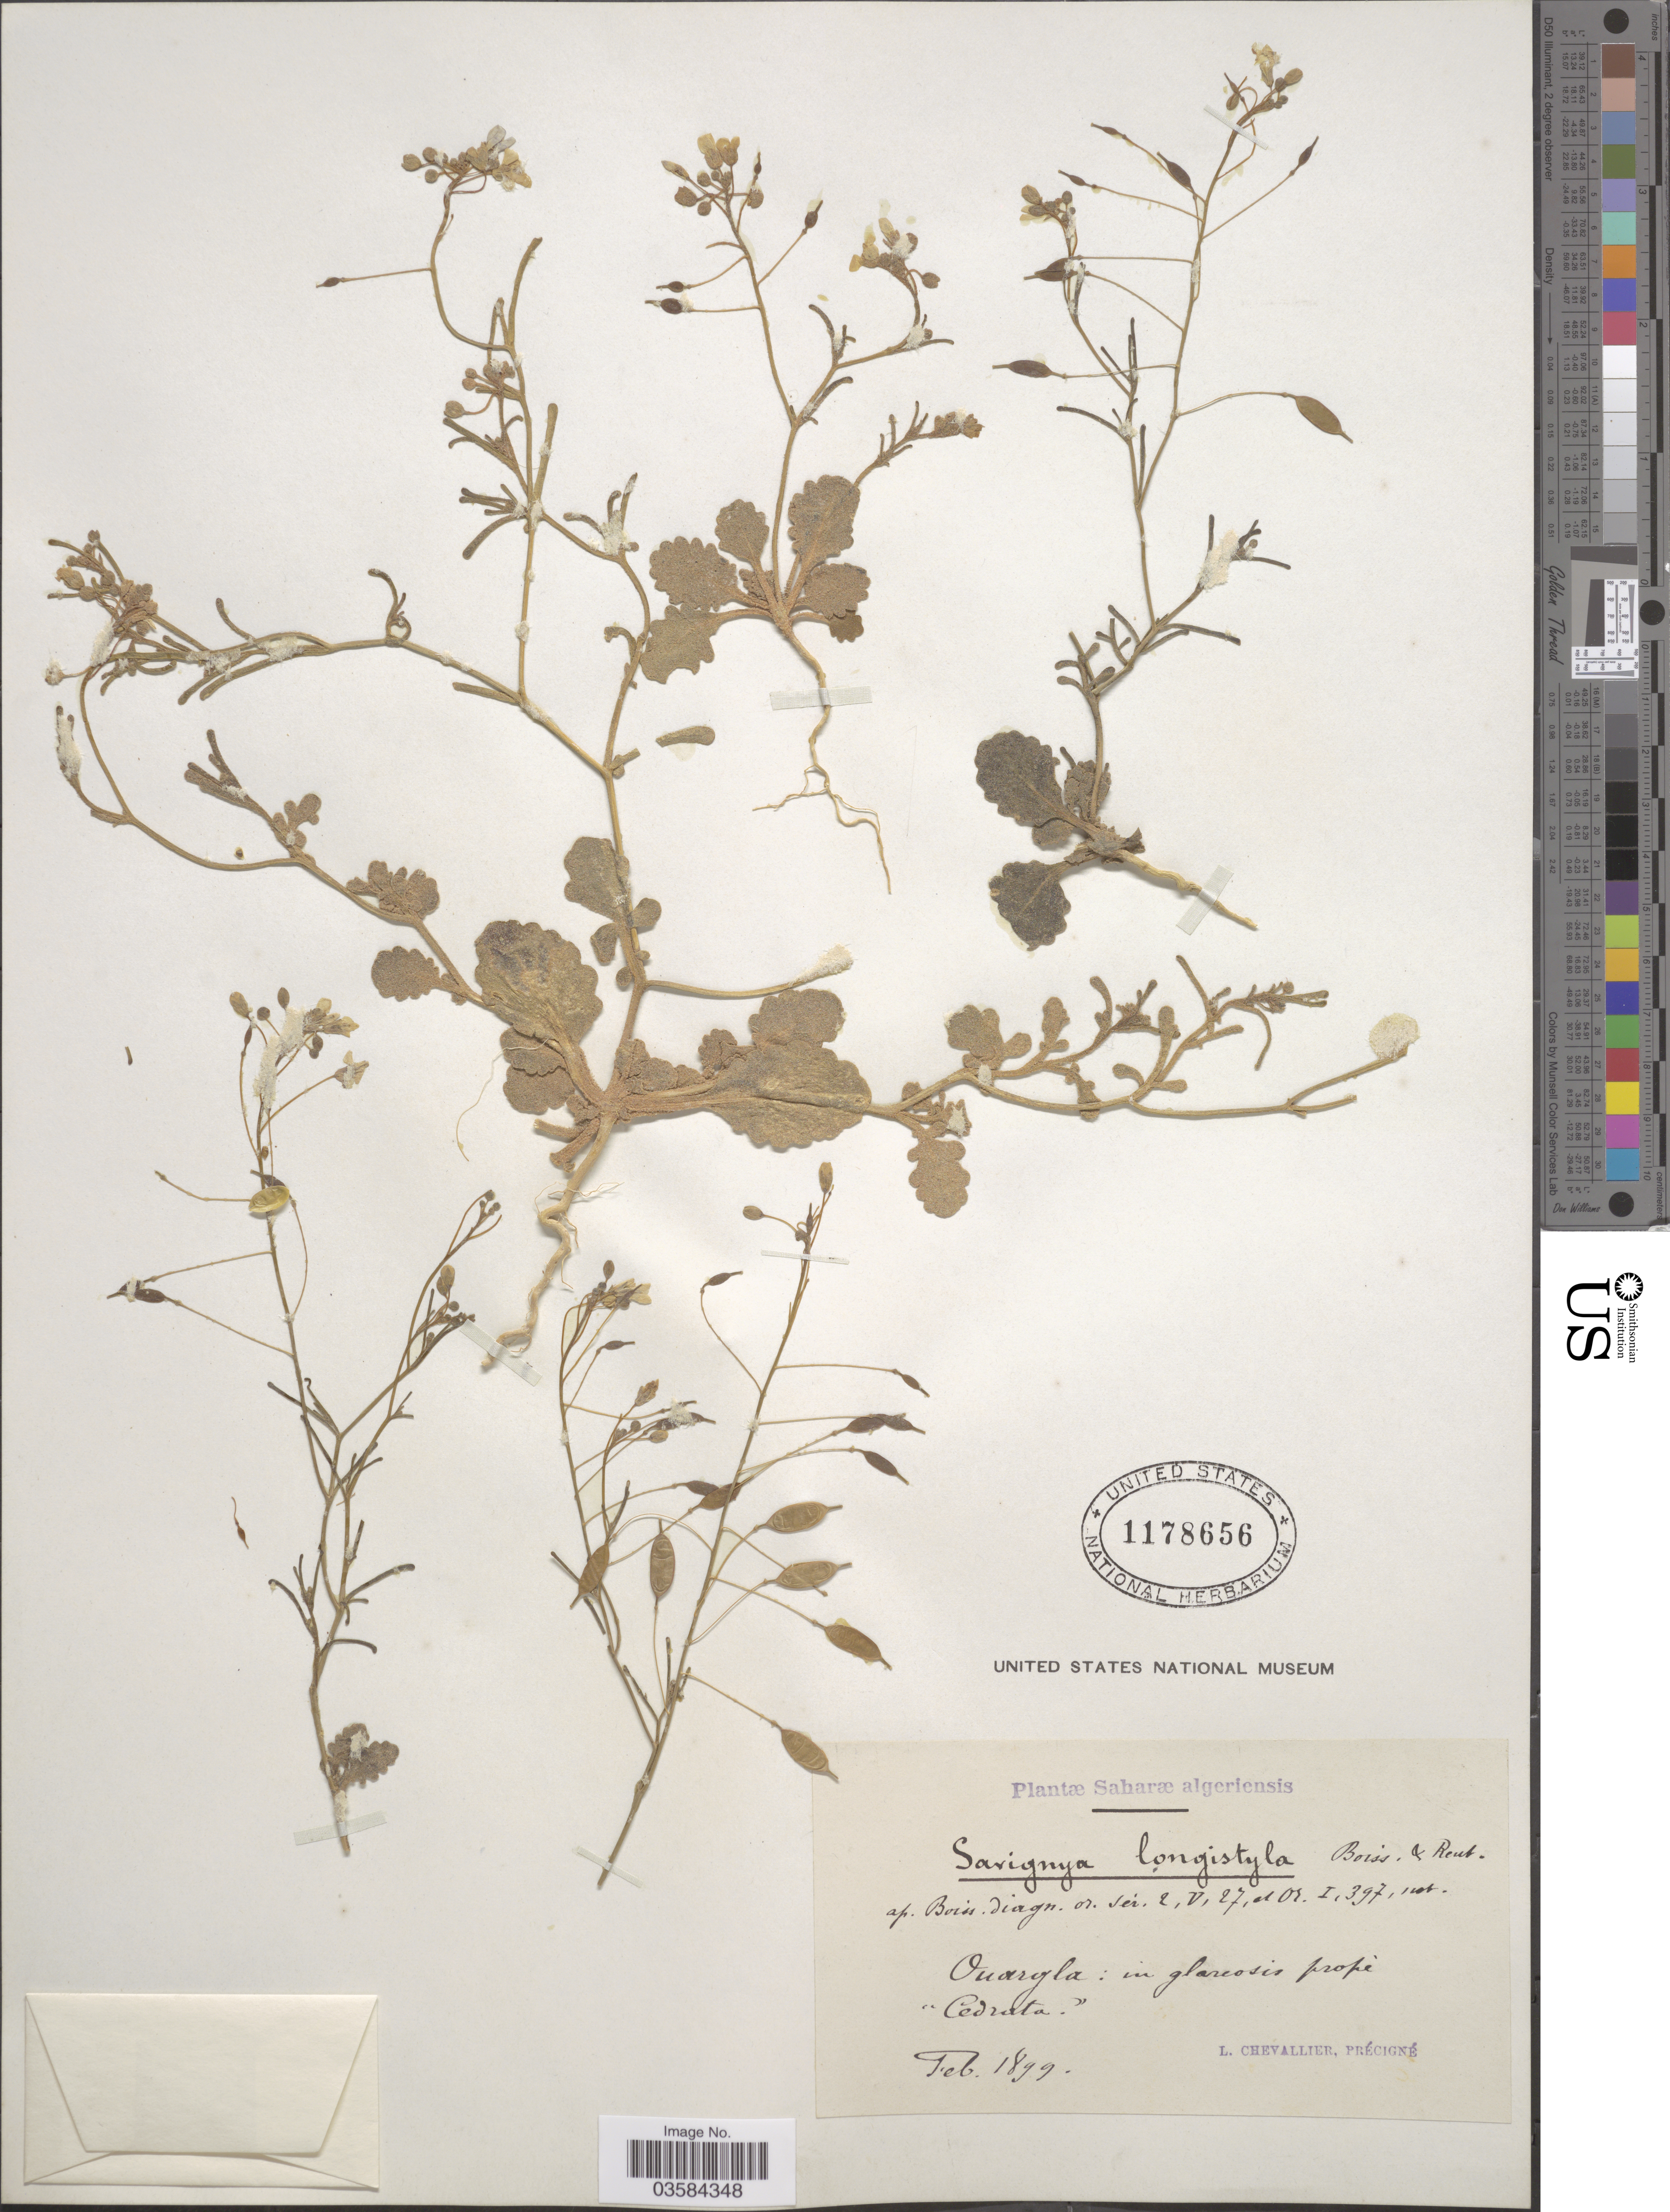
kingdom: Plantae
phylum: Tracheophyta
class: Magnoliopsida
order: Brassicales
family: Brassicaceae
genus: Savignya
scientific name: Savignya longistyla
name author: Boiss. & Reut.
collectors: L. Chevallier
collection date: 1899-02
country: Algeria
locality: Saharæ algeriensis. Ouargla: in glareosis propè "Cedrata".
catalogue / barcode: US 1178656